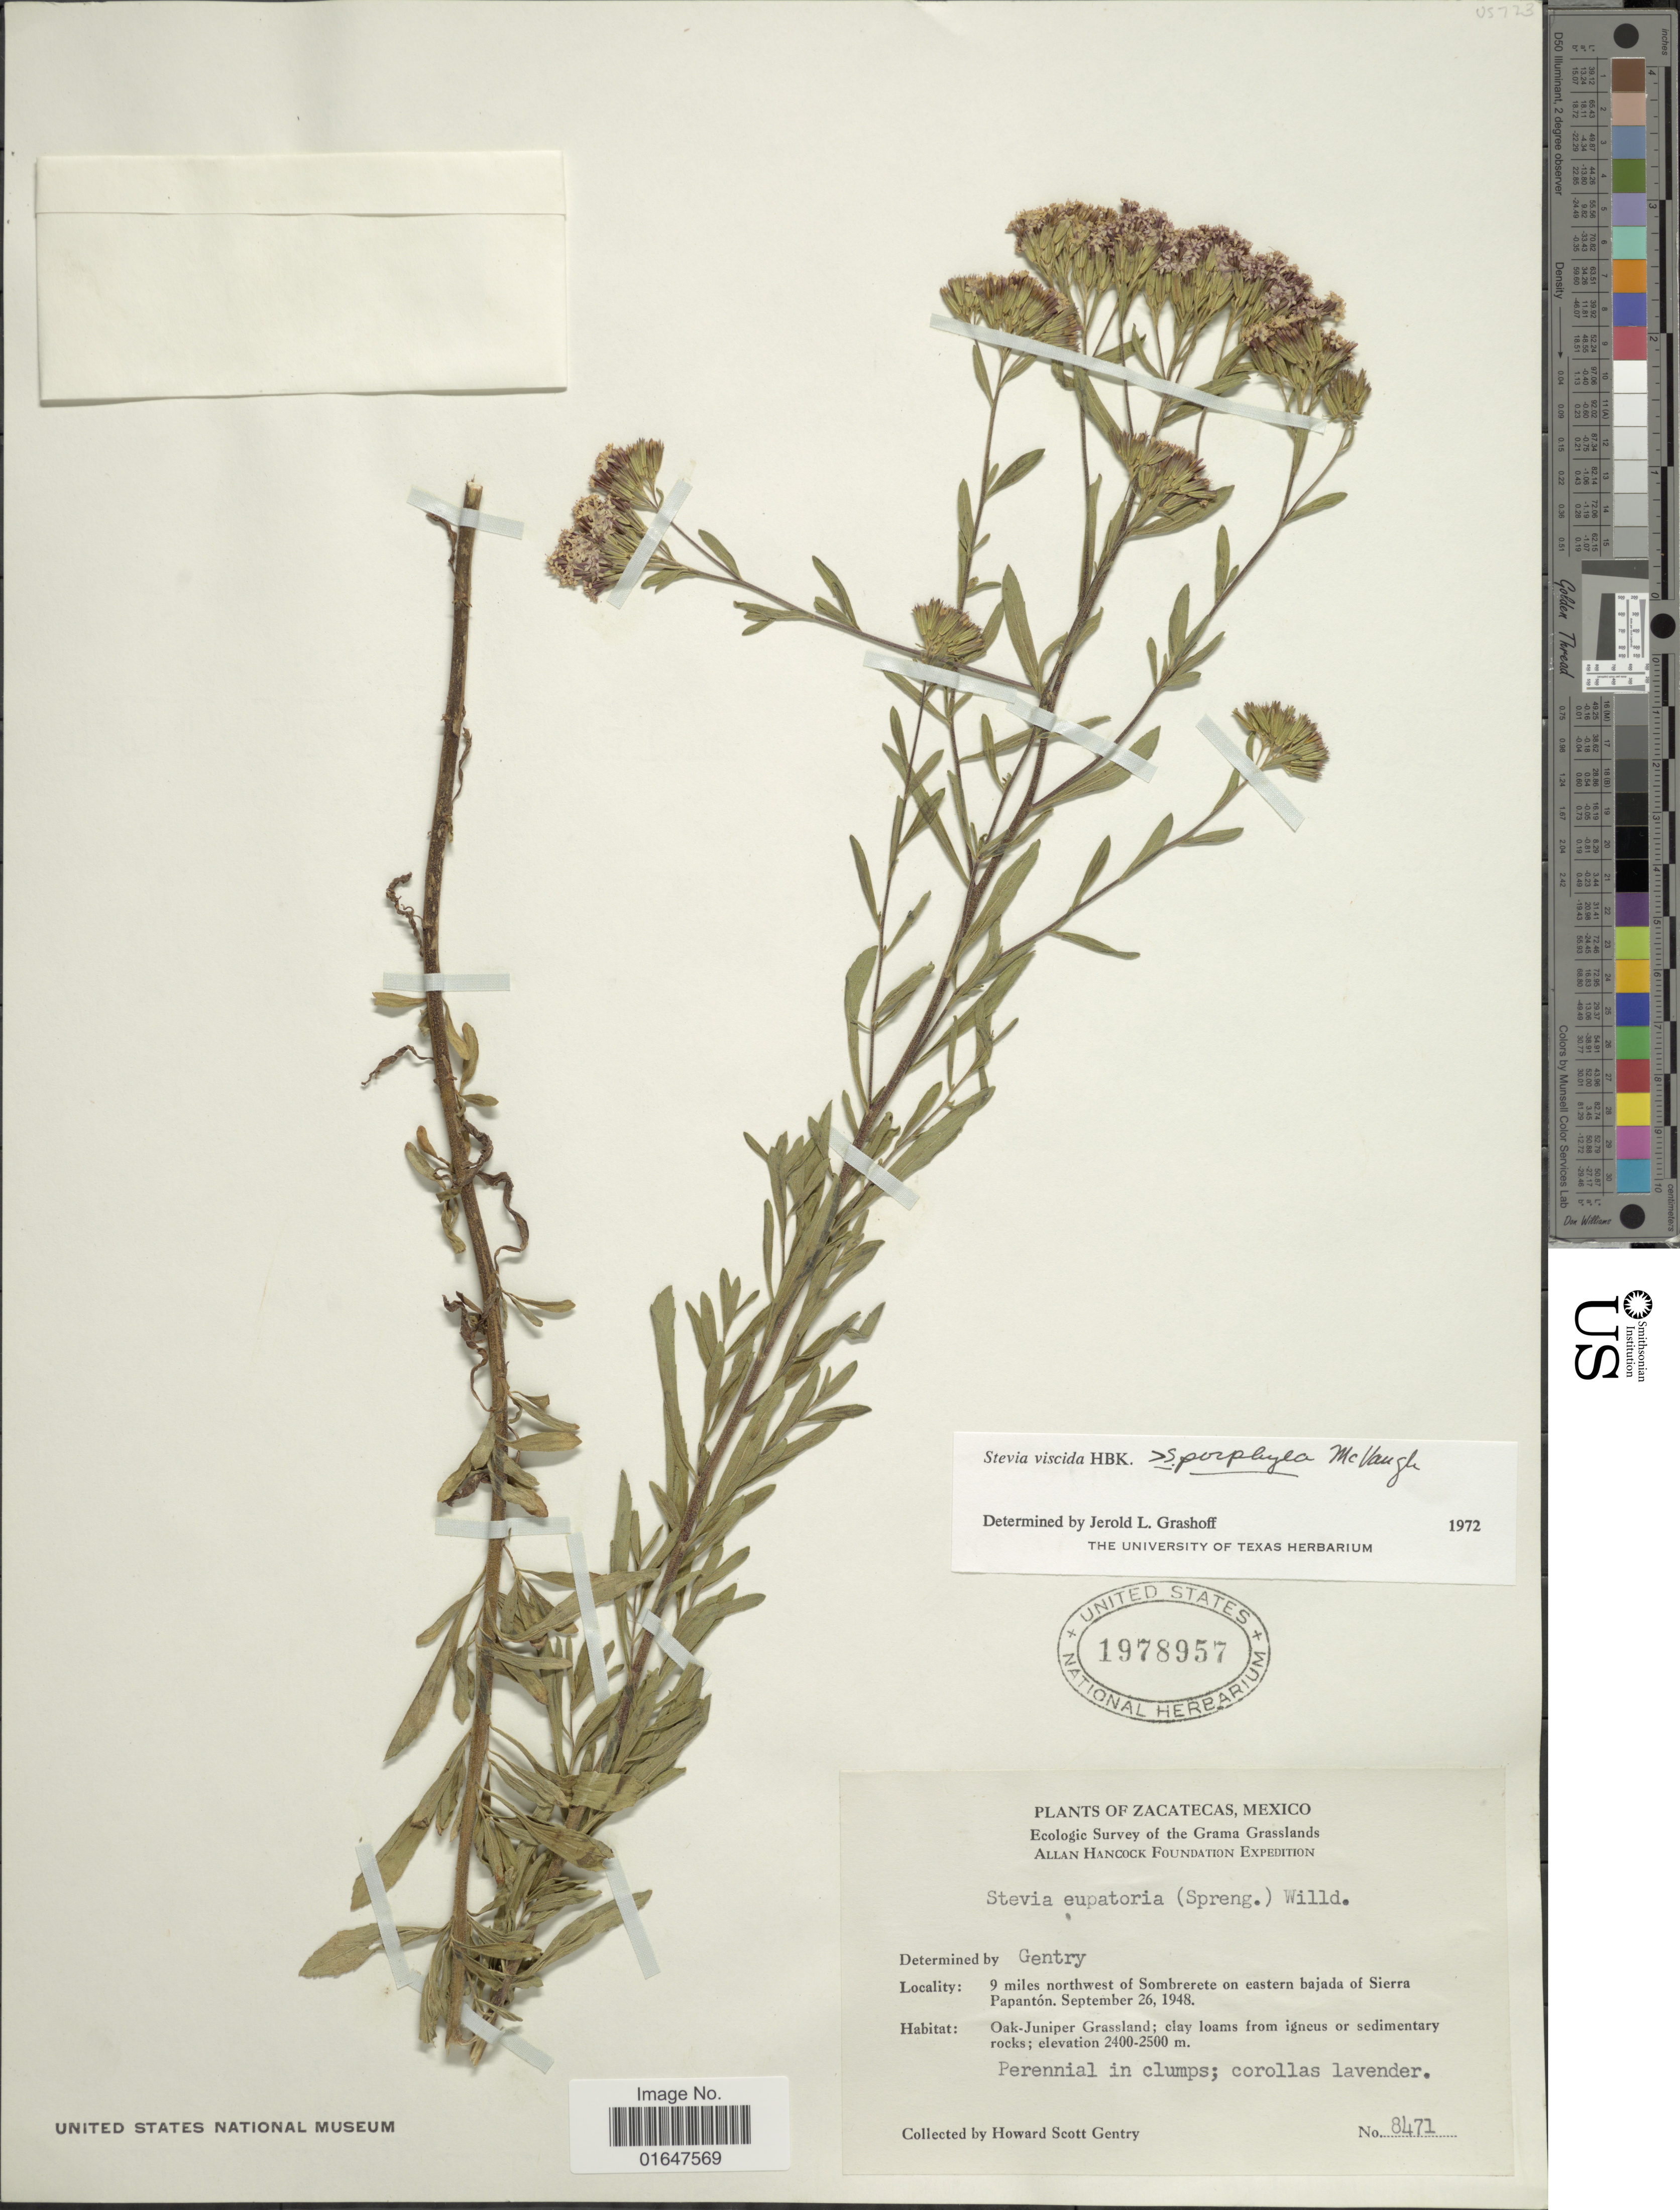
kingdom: Plantae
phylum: Tracheophyta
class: Magnoliopsida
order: Asterales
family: Asteraceae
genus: Stevia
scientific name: Stevia viscida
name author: Kunth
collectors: H. S. Gentry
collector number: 8471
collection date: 1948-09-26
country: Mexico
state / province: Zacatecas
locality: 9 miles northwest of Sombrerete on eastern bajada of Sierra Papanton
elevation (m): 2400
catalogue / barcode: US 1978957